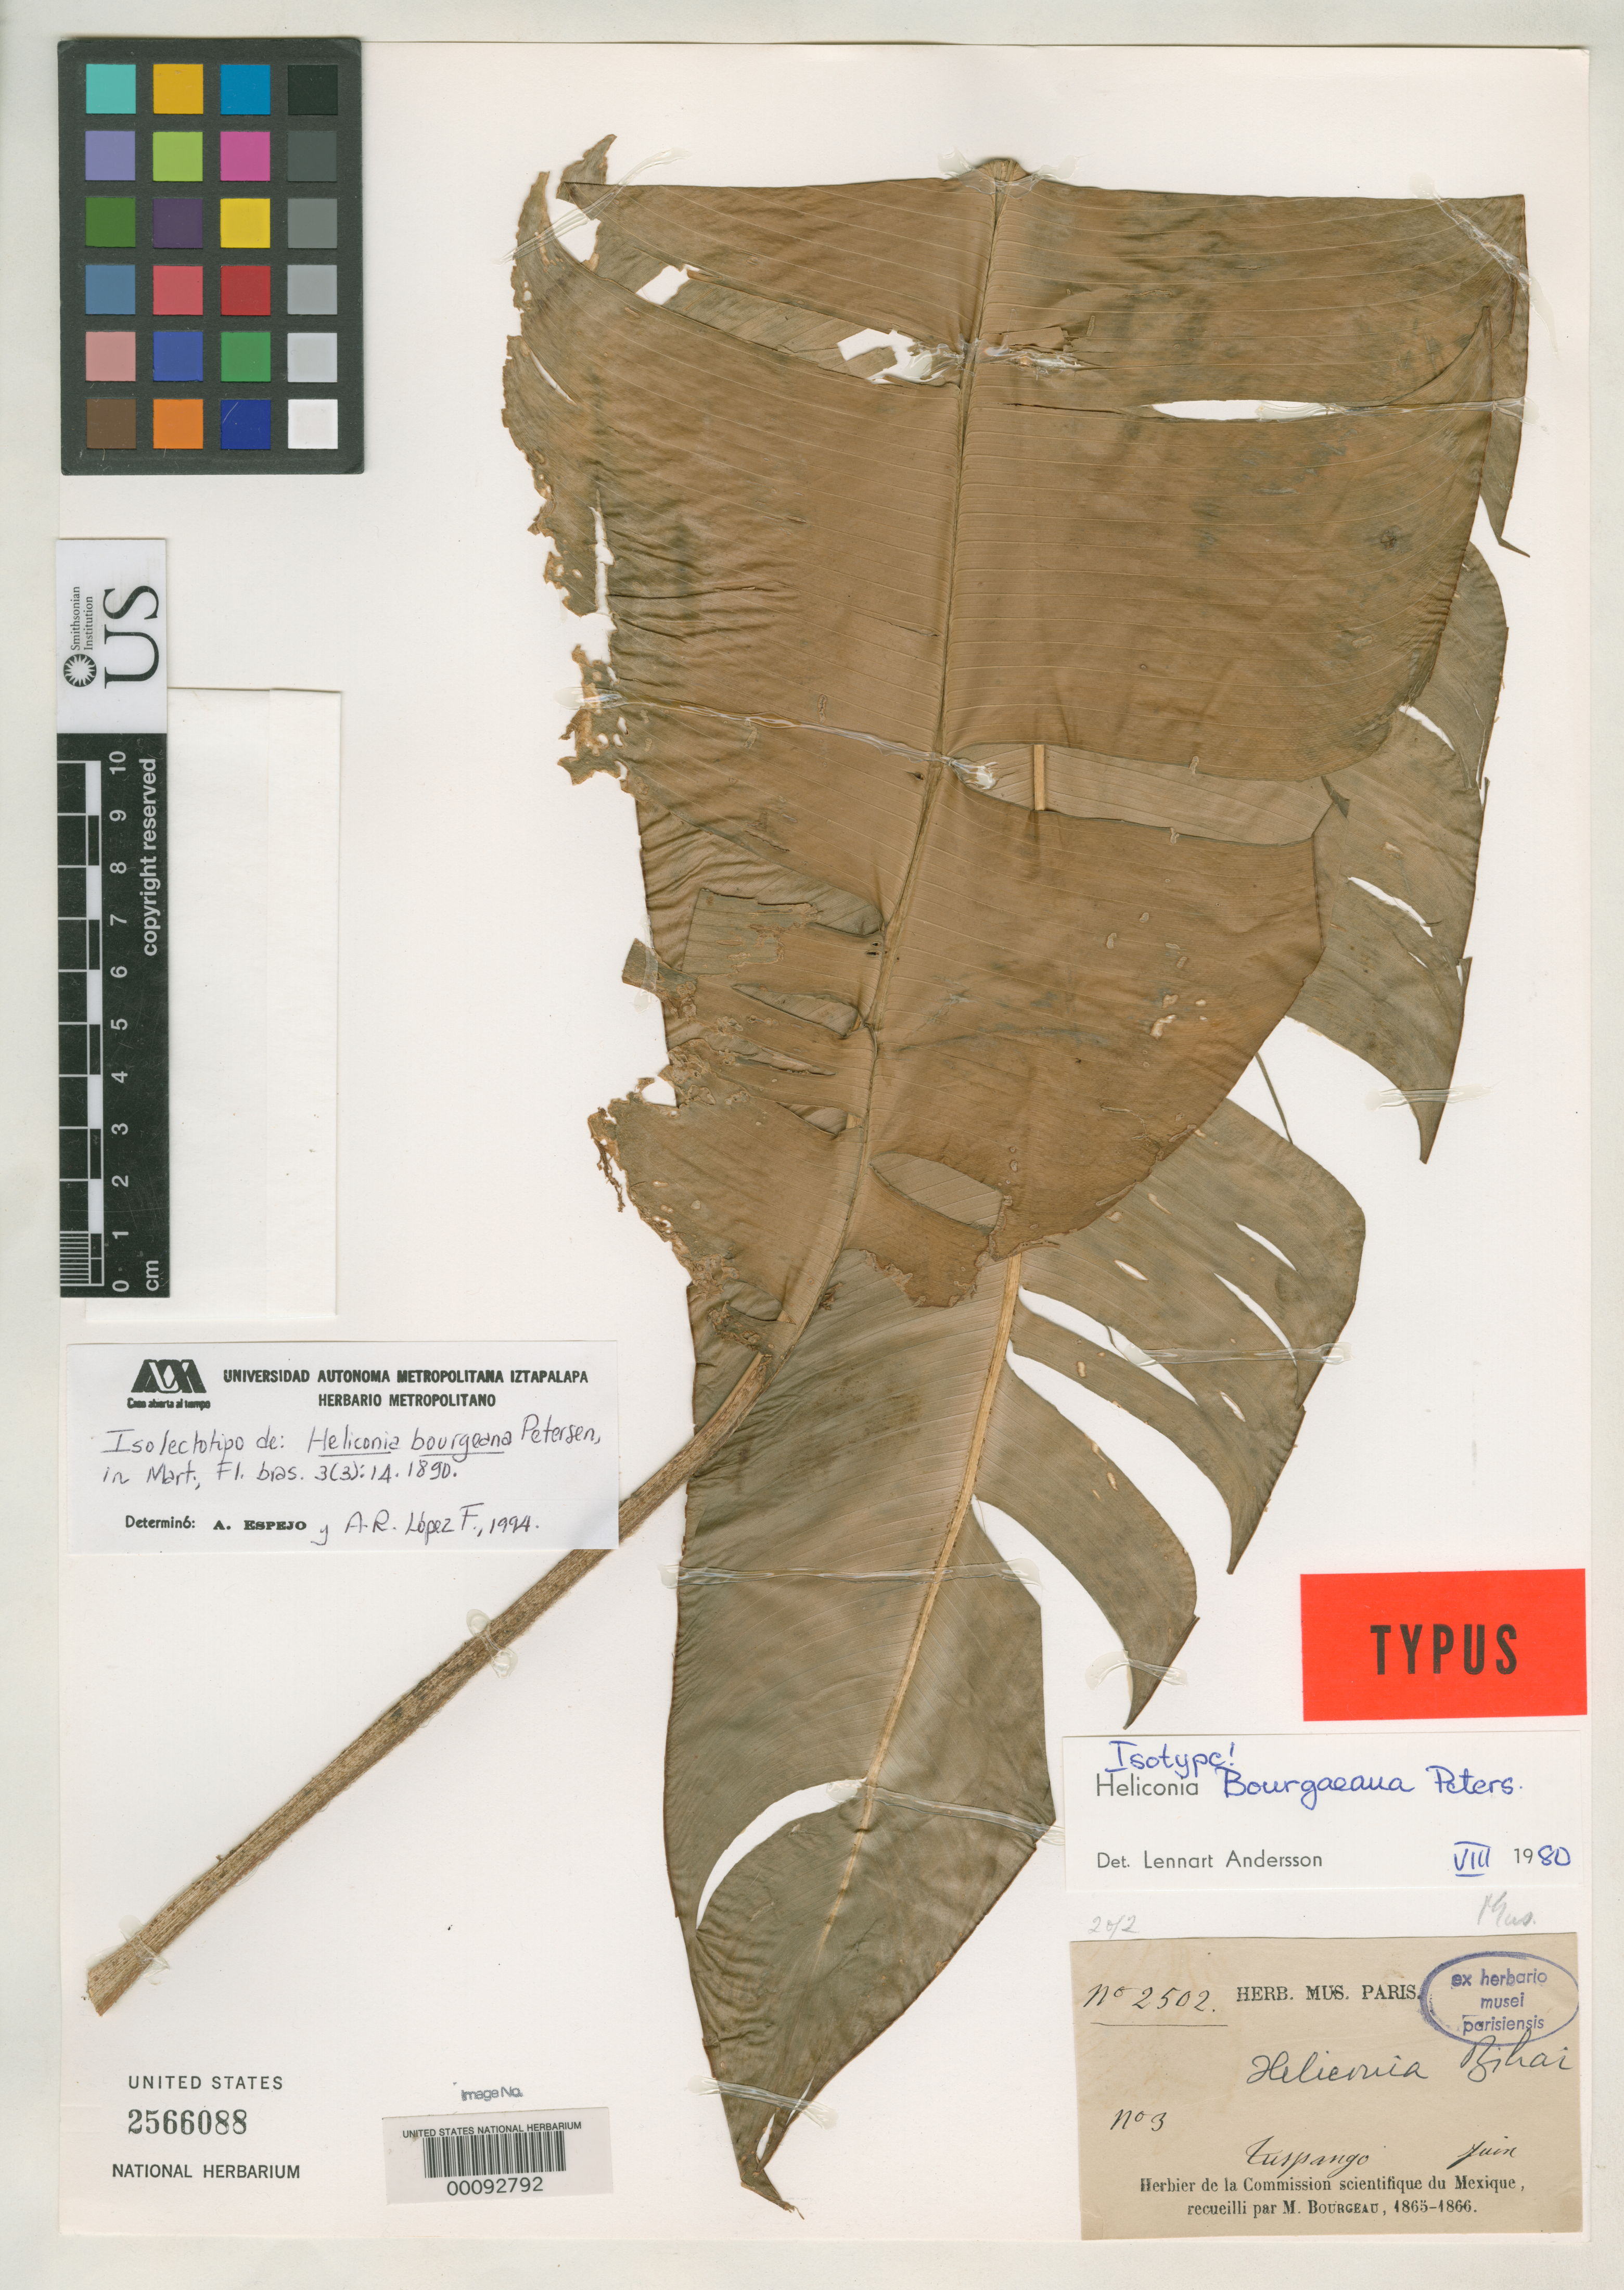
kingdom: Plantae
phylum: Tracheophyta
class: Liliopsida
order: Zingiberales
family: Heliconiaceae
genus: Heliconia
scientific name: Heliconia bourgaeana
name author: Petersen in Mart.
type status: Isotype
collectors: E. Bourgeau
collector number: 2502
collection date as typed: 1865 to -- --- 1866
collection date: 1865/1866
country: Mexico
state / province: Veracruz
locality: Tuspango probe Córdoba.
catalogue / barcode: US 2566088